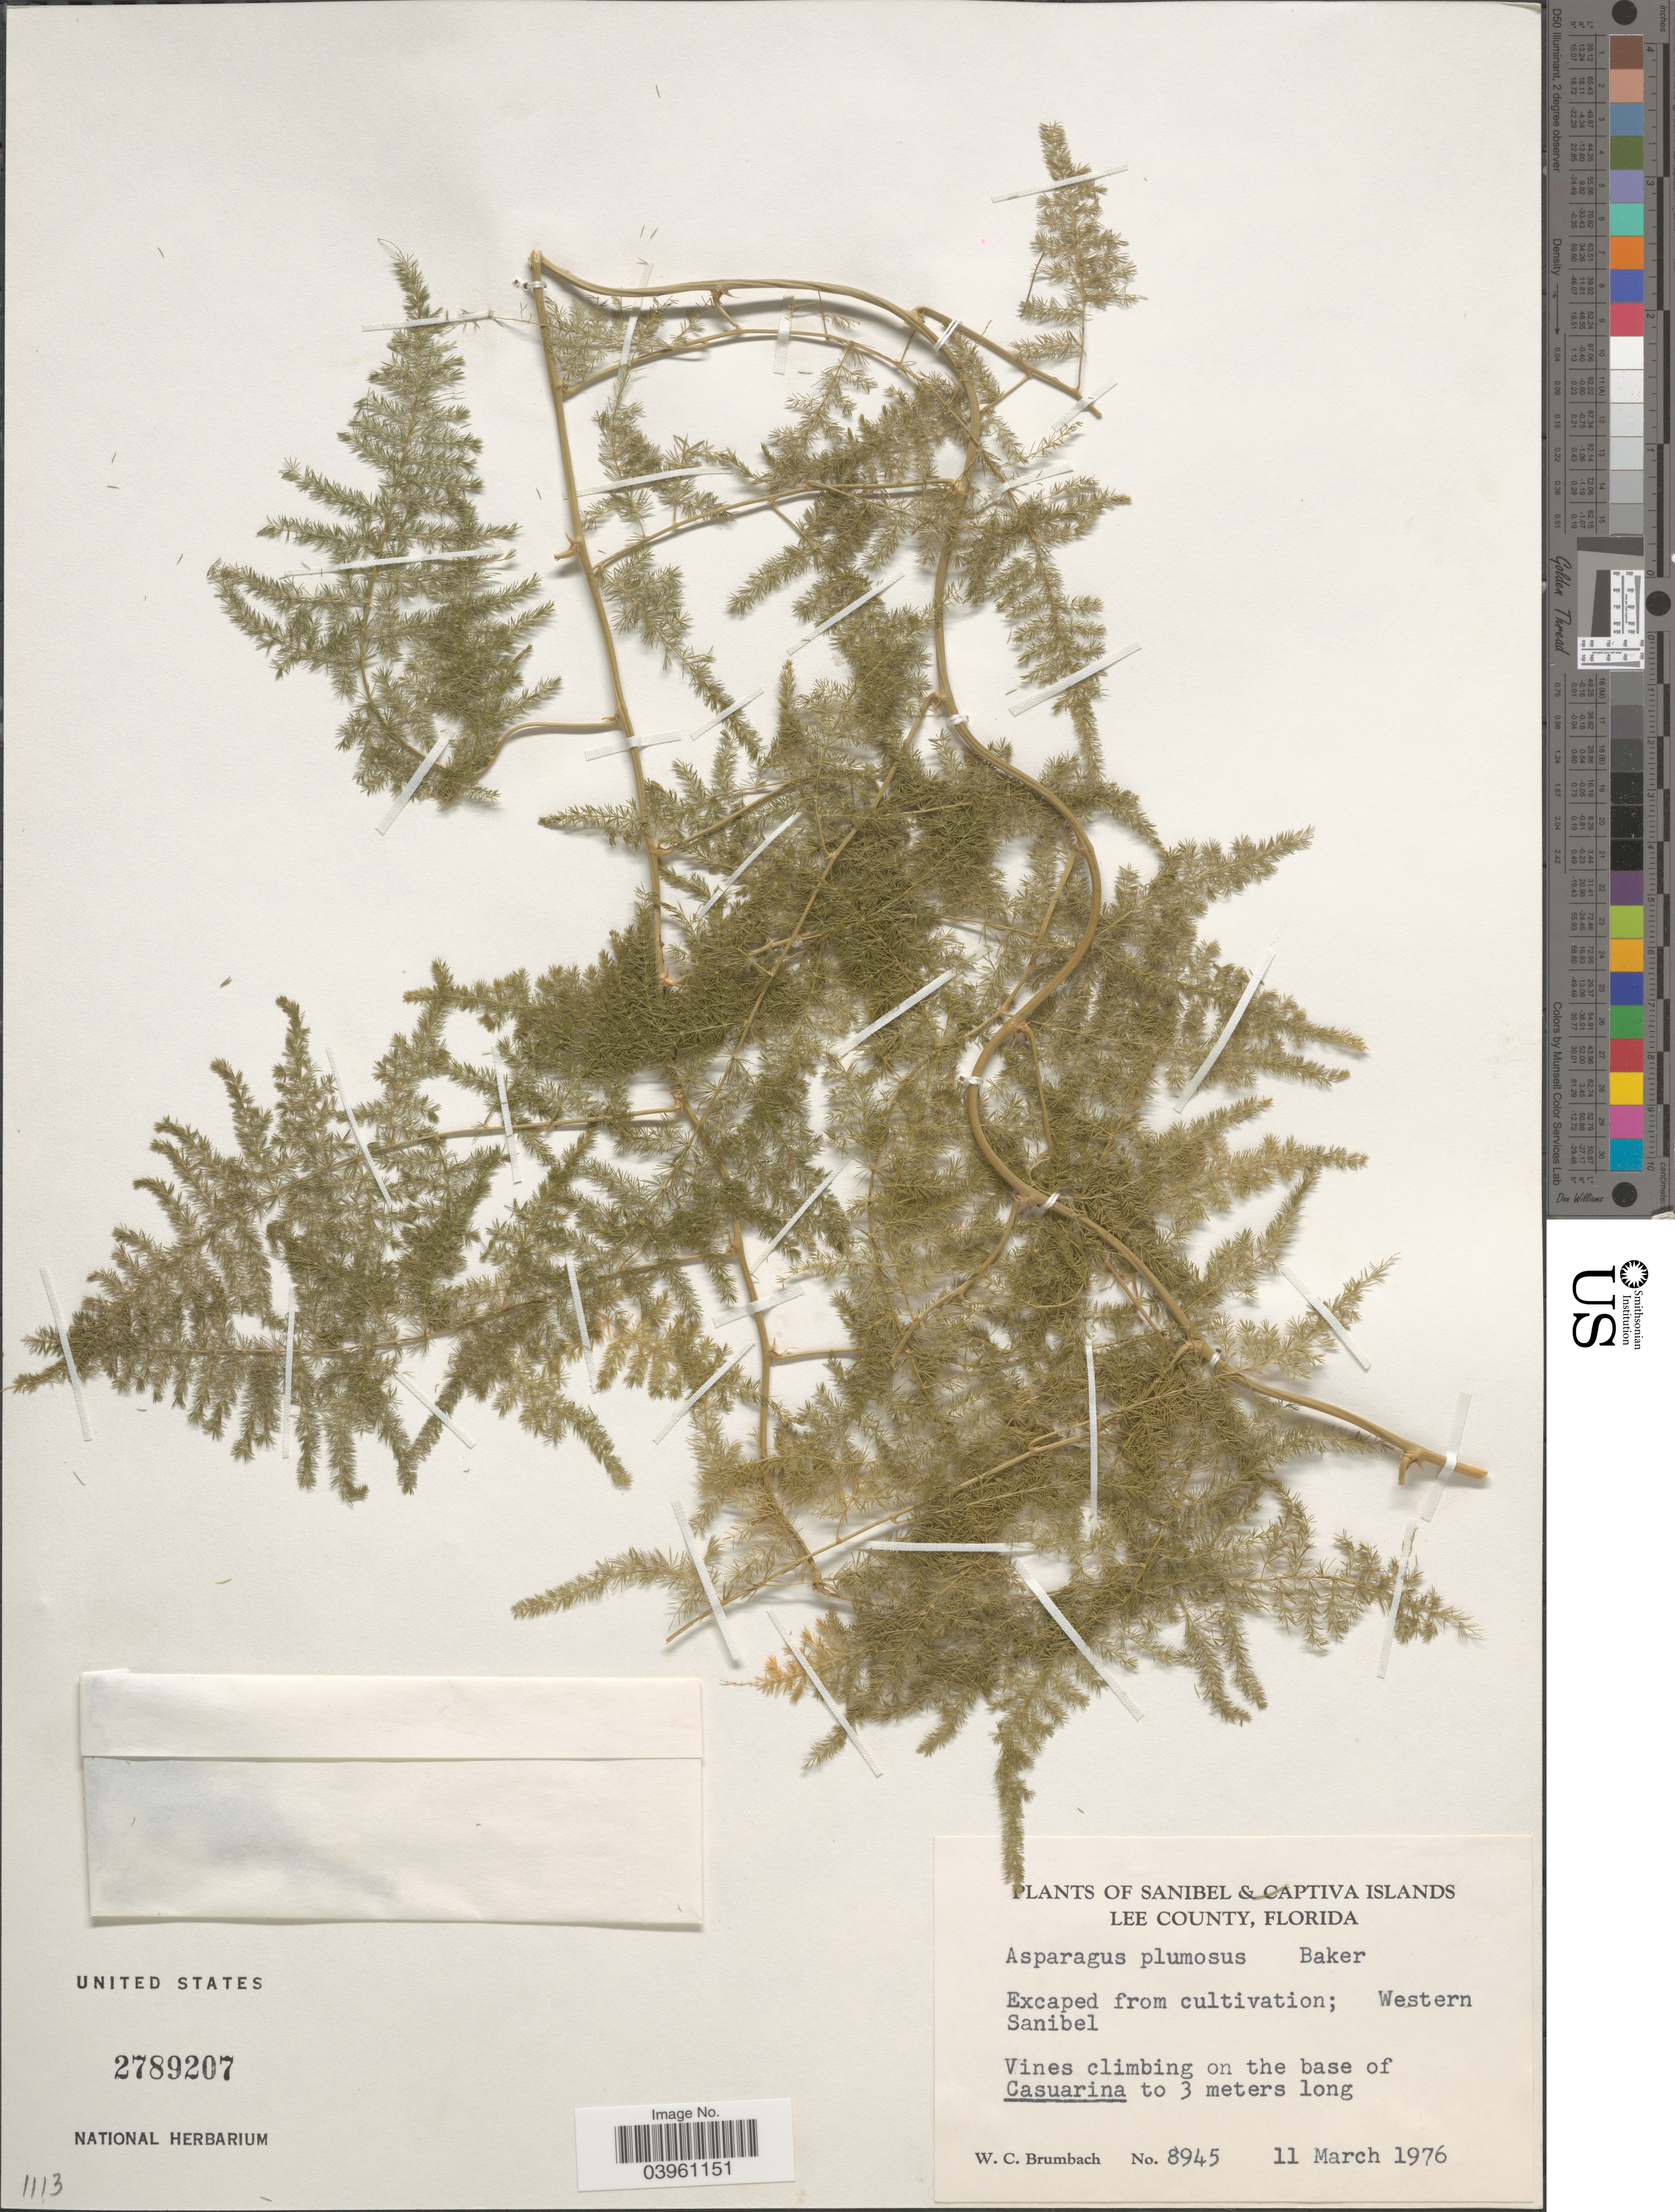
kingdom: Plantae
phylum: Tracheophyta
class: Liliopsida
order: Asparagales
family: Asparagaceae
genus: Asparagus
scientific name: Asparagus plumosus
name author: Baker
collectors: W. C. Brumbach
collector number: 8945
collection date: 1976-03-11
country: United States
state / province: Florida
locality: Sanibel & Captiva Islands Lee County. Western Sanibel.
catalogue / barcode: US 2789207